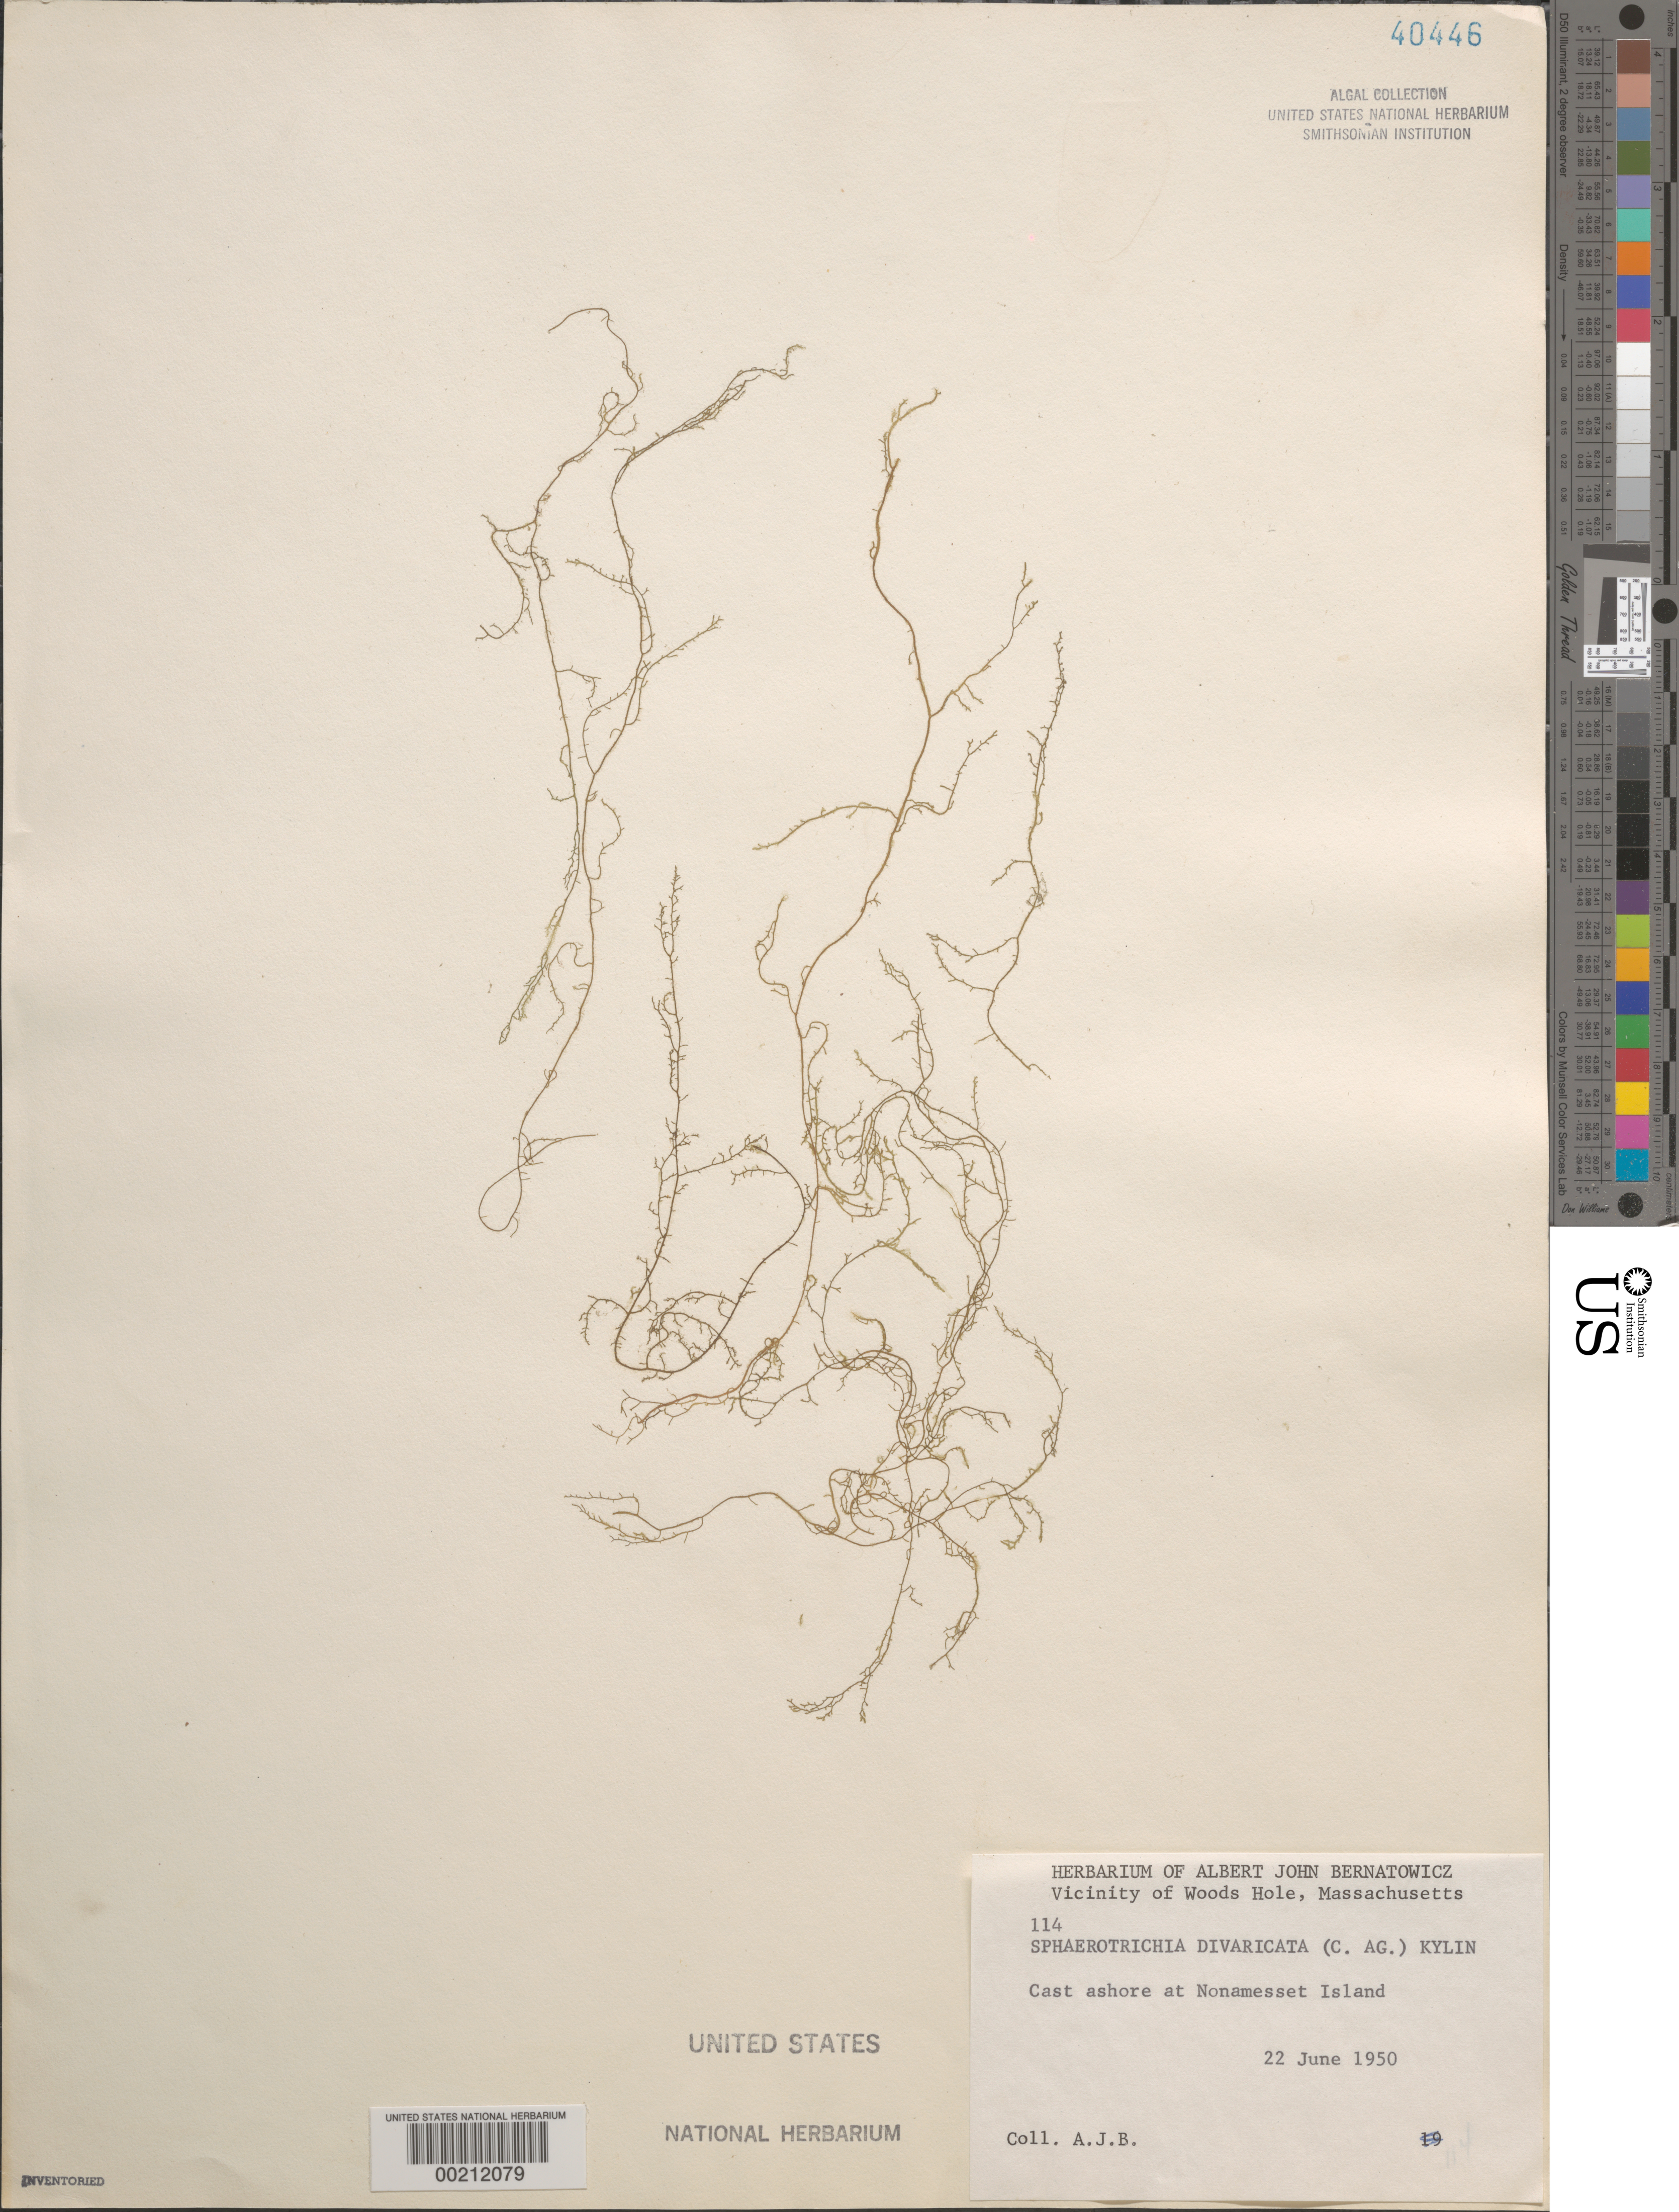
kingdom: Chromista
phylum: Ochrophyta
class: Phaeophyceae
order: Ectocarpales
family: Chordariaceae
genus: Sphaerotrichia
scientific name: Sphaerotrichia divaricata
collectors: A. Bernatowicz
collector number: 114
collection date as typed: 22 Jun 1950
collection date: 1950-06-22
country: United States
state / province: Massachusetts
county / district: Dukes County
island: Nonamesset Island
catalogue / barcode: US 40446